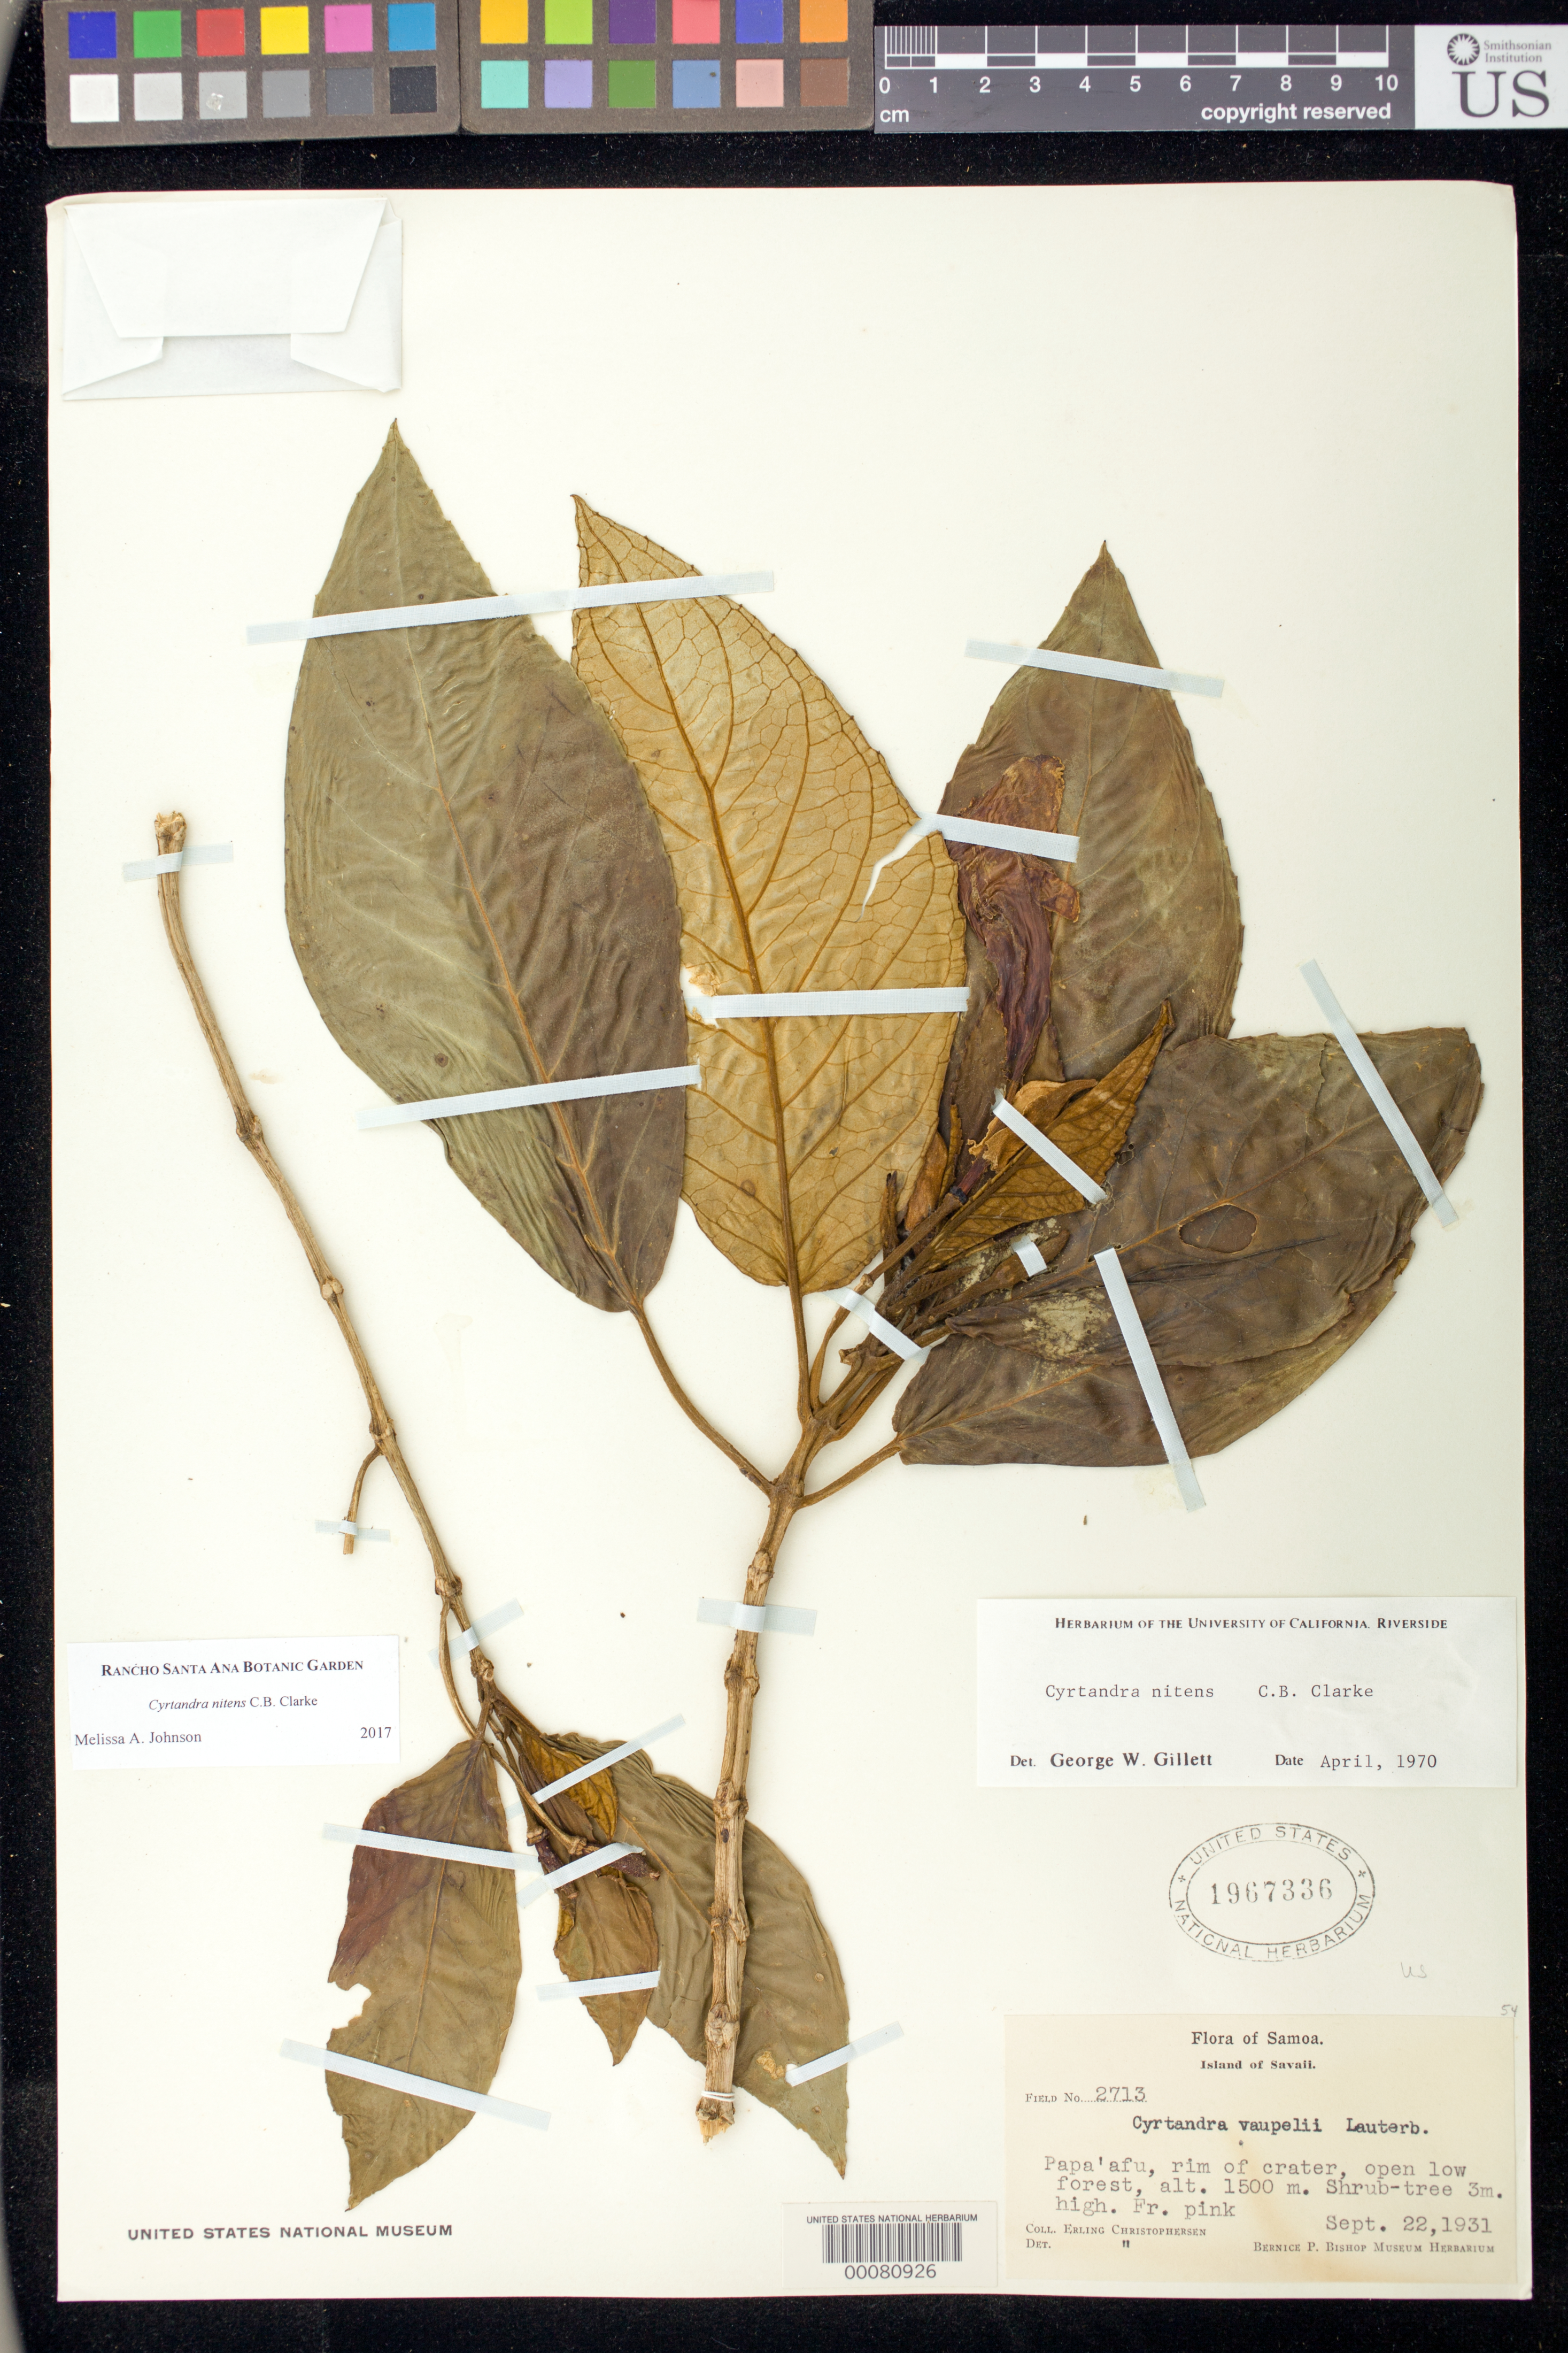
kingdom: Plantae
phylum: Tracheophyta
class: Magnoliopsida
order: Lamiales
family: Gesneriaceae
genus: Cyrtandra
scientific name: Cyrtandra nitens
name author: C.B. Clarke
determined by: Johnson, Melissa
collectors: E. Christophersen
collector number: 2713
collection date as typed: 22 Sep 1931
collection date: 1931-09-22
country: Samoa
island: Savai'i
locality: Savaii, Papa'afu, rim of crater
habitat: Open low forest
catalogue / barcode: US 1967336